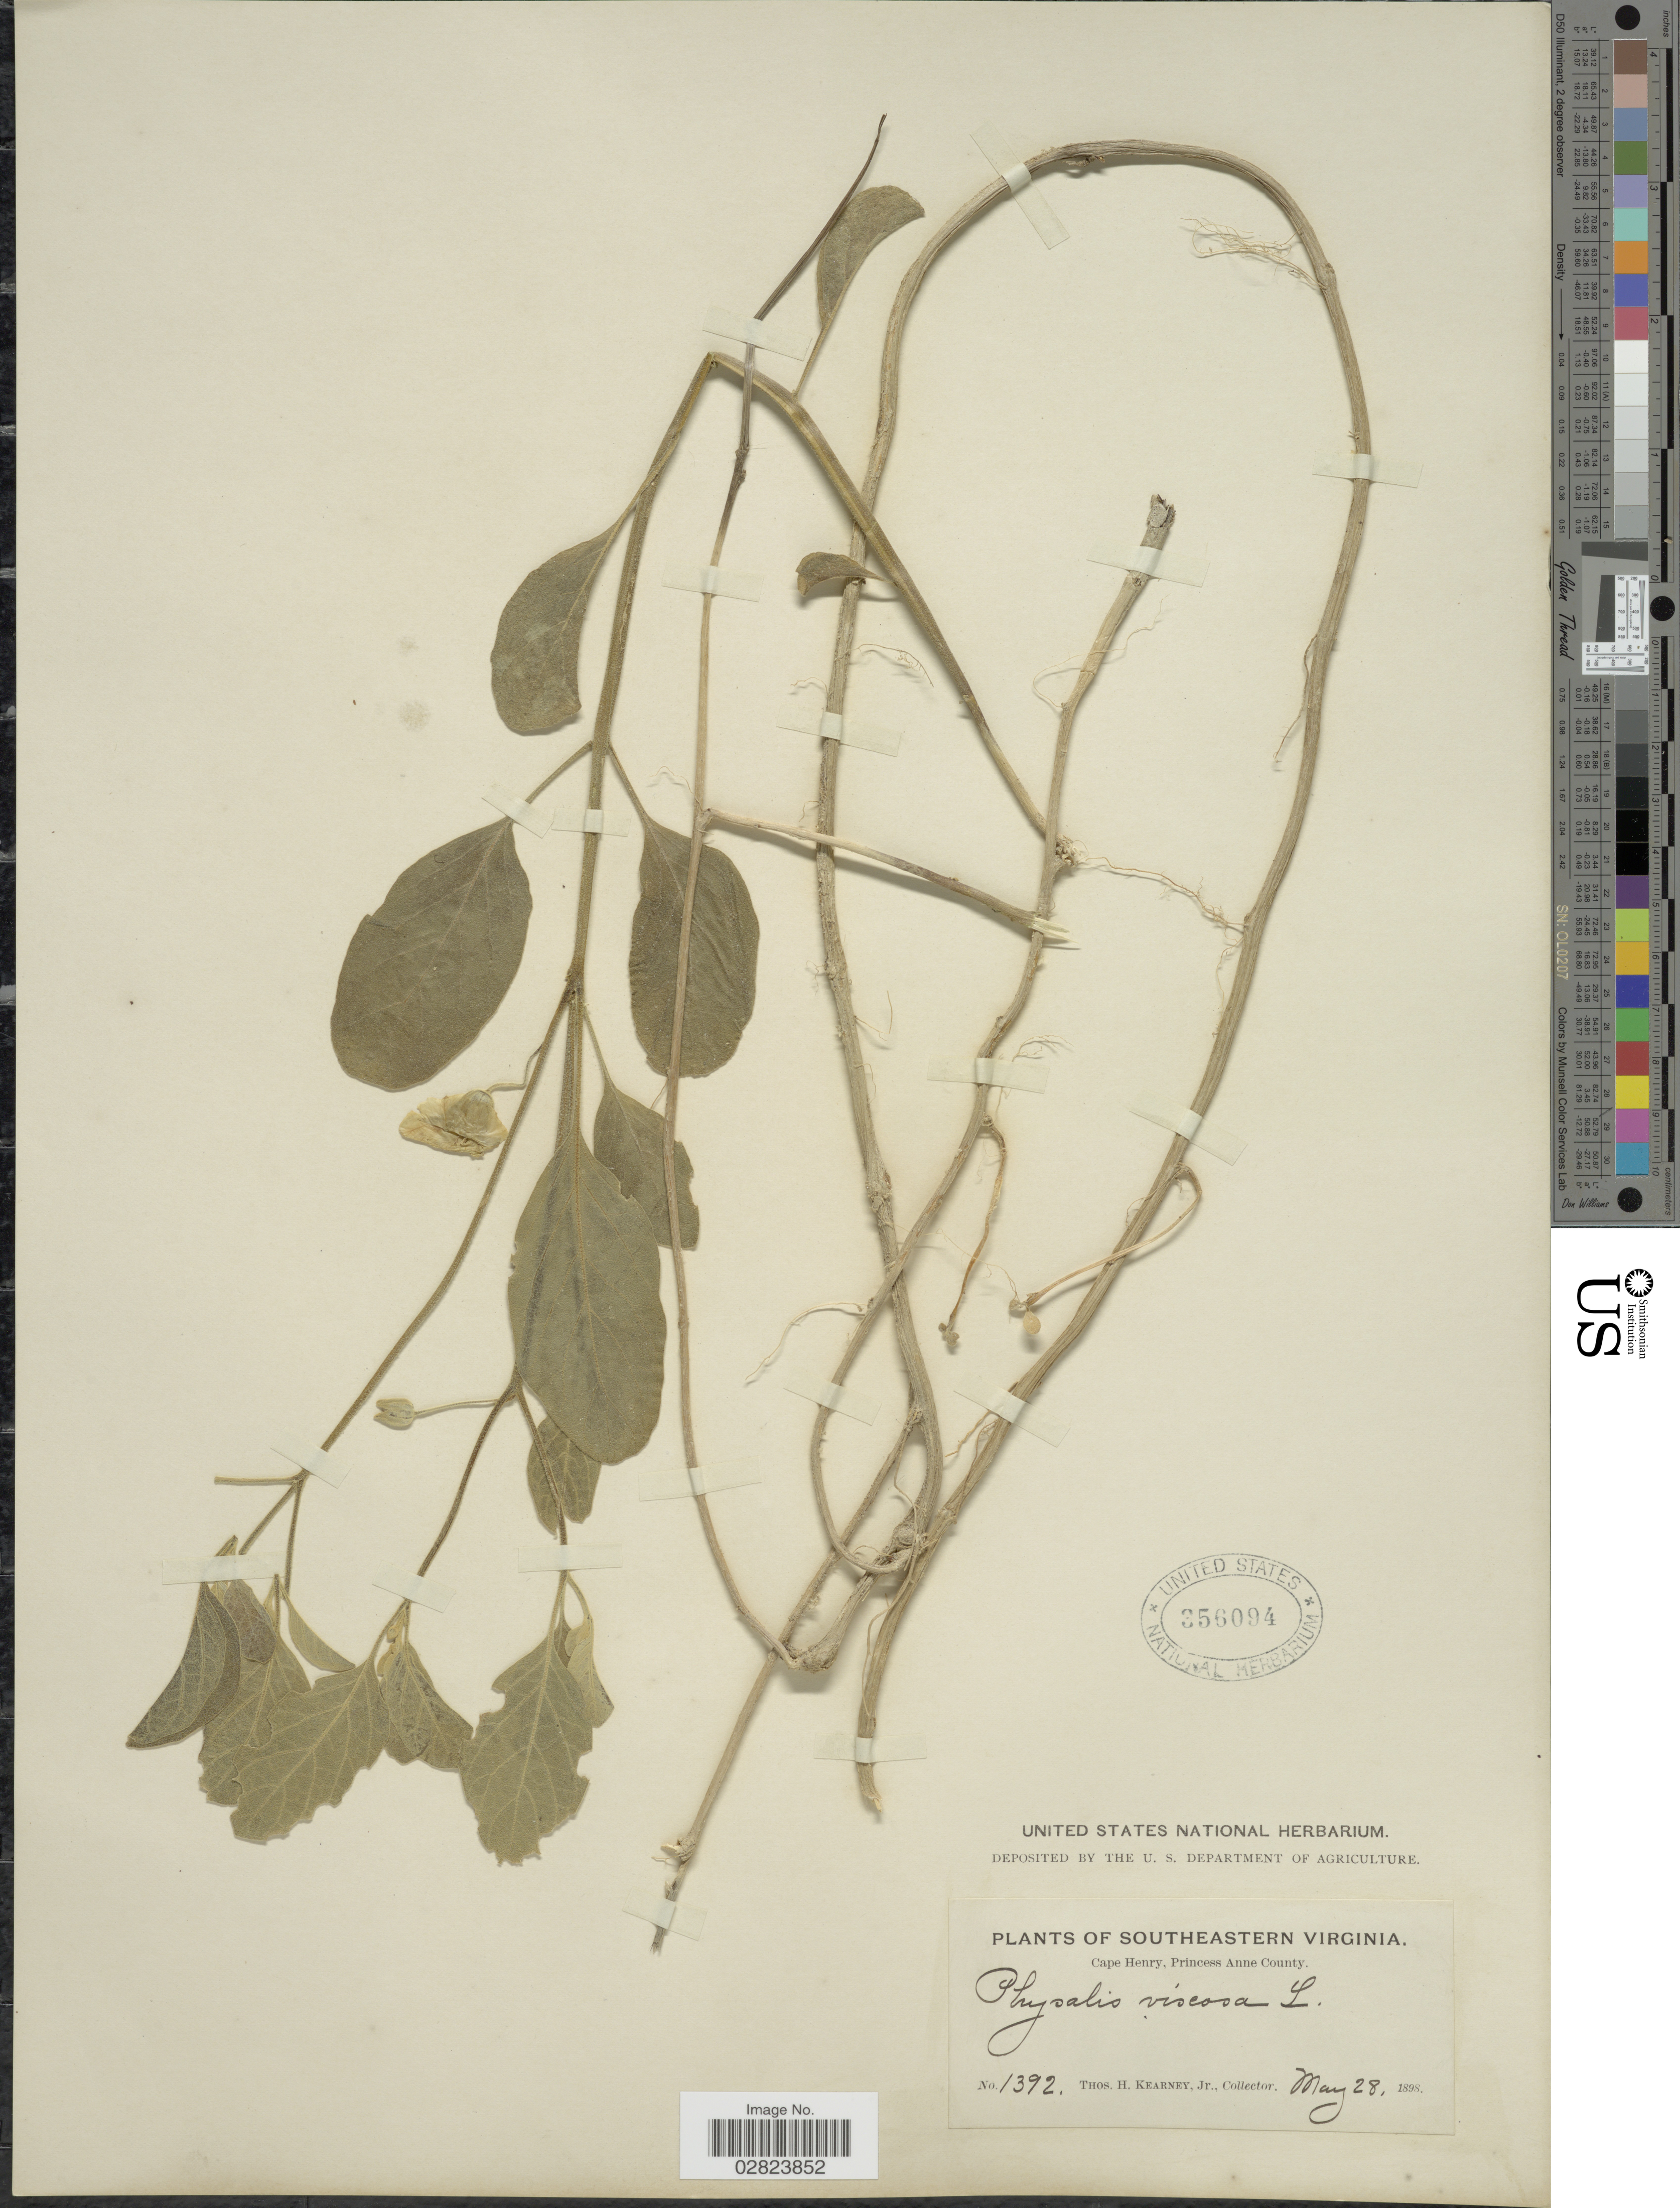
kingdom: Plantae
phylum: Tracheophyta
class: Magnoliopsida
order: Solanales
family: Solanaceae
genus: Physalis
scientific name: Physalis maritima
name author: M.A. Curtis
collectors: T. H. Kearney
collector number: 1392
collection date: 1898-05-28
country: United States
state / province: Virginia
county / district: City of Virginia Beach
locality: Southeastern Virginia. Cape Henry, Princess Anne (=historic county name) County.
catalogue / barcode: US 356094